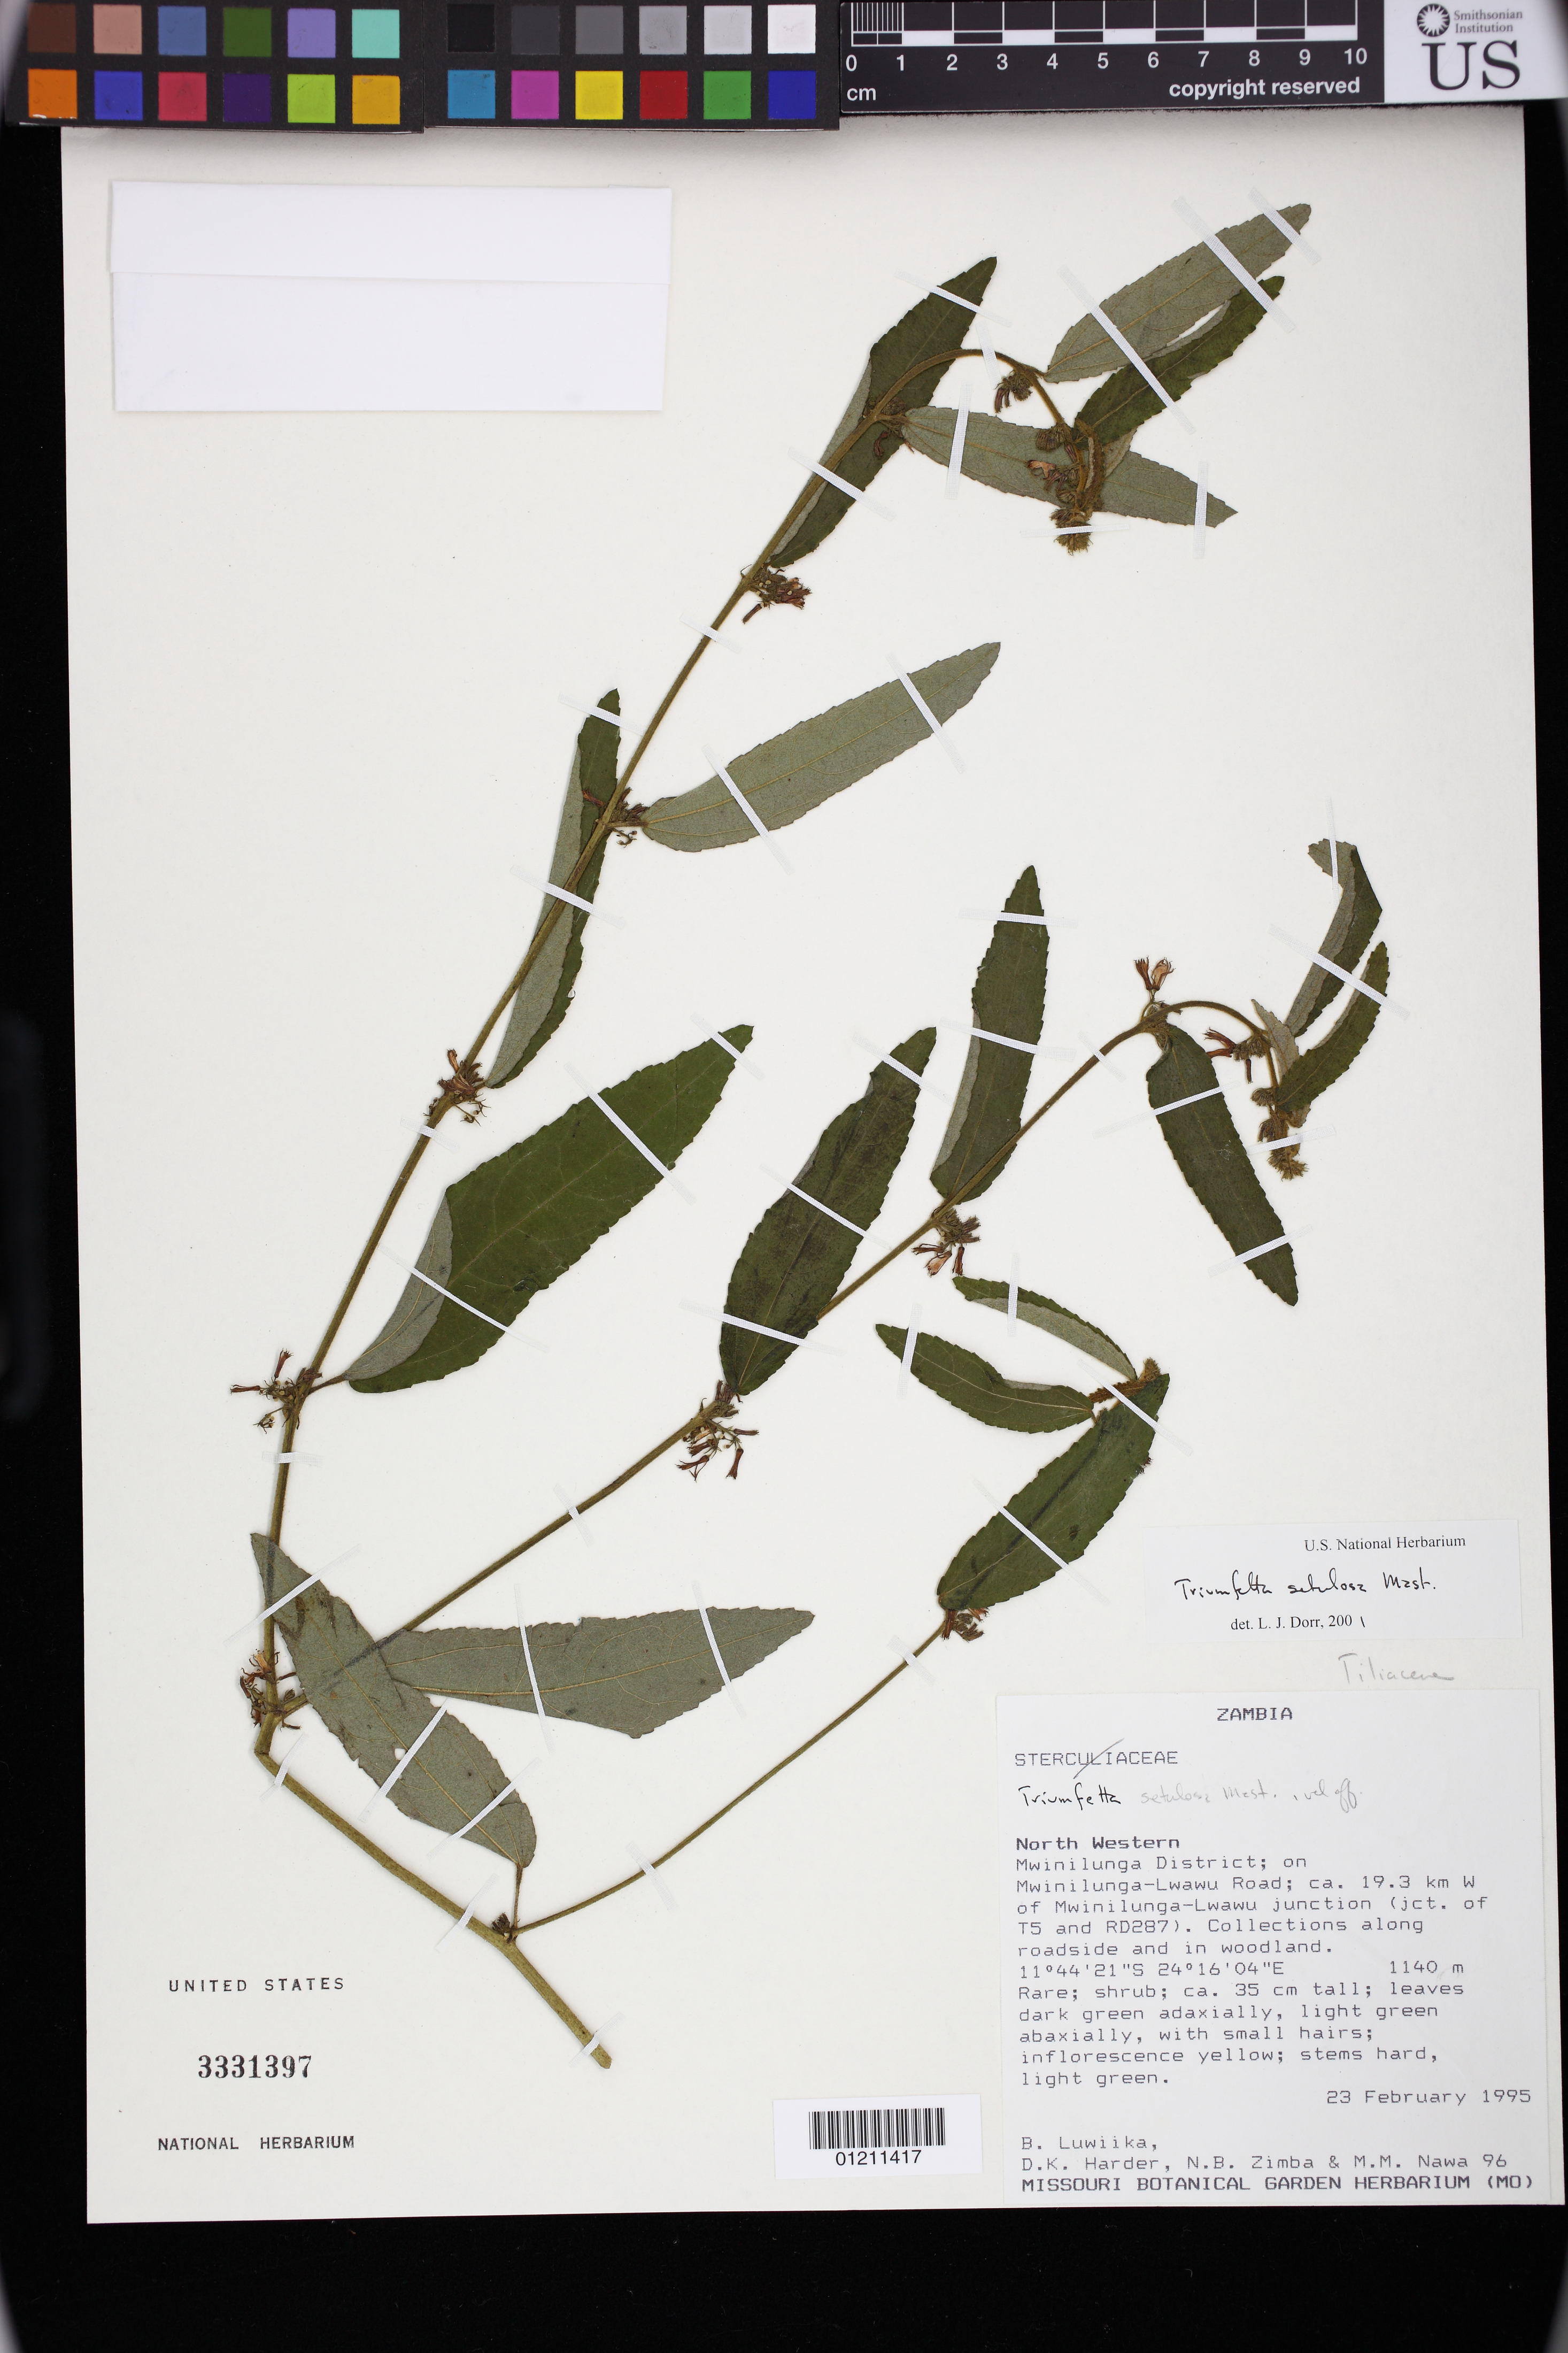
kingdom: Plantae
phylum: Tracheophyta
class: Magnoliopsida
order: Malvales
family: Malvaceae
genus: Triumfetta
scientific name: Triumfetta setulosa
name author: Mast.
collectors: B. Luwiika, D. Harder, N. B. Zimba & M. Nawa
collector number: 96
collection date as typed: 23 Feb 1995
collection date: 1995-02-23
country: Zambia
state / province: North-Western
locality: North Western. on Mwinilunga-Lwawu Road:19.3 km W of Mwinilunga-Lwawu junction (jct. of T5 and RD287).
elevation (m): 1140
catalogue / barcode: US 3331397